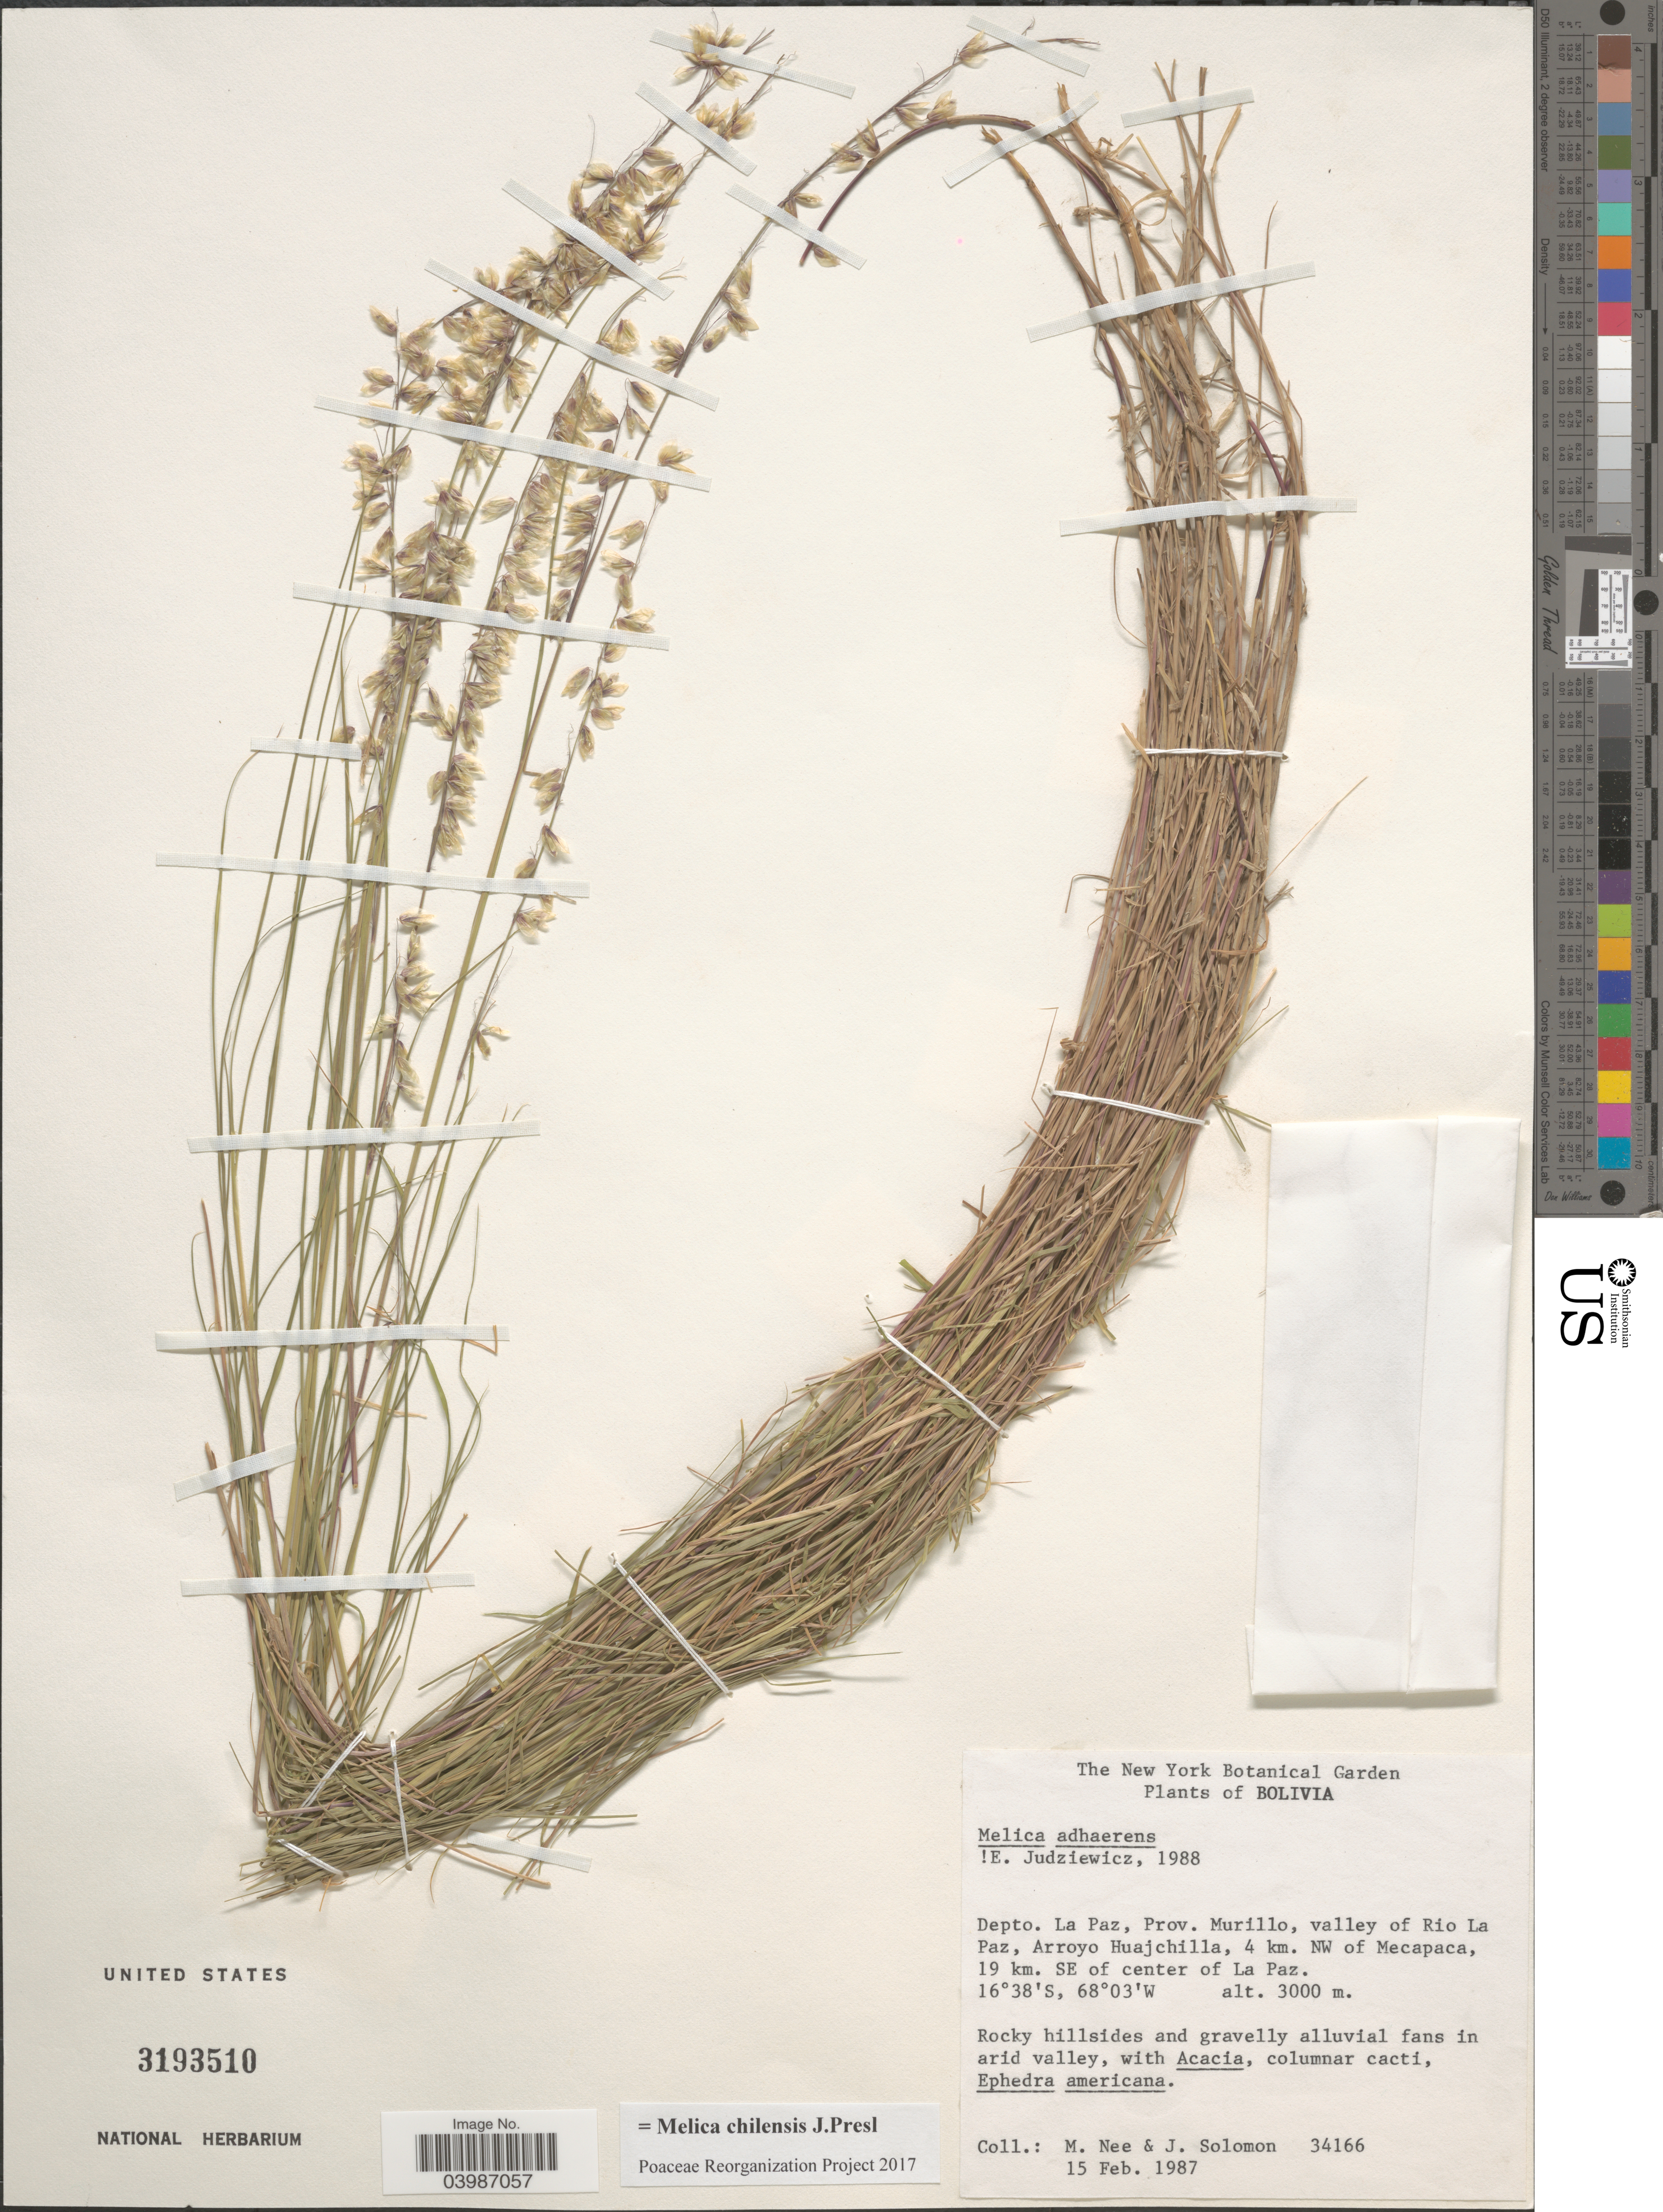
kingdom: Plantae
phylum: Tracheophyta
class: Liliopsida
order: Poales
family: Poaceae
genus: Melica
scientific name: Melica chilensis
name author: J. Presl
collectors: M. Nee & J. Solomon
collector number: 34166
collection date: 1987-02-15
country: Bolivia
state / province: La Paz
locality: Depto. La Paz, Prov. Murillo, valley of Rio La Paz, Arroyo Huajchilla, 4 km. NW of Mecapaca, 19 km. SE of center of La Paz.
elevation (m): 3000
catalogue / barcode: US 3193510